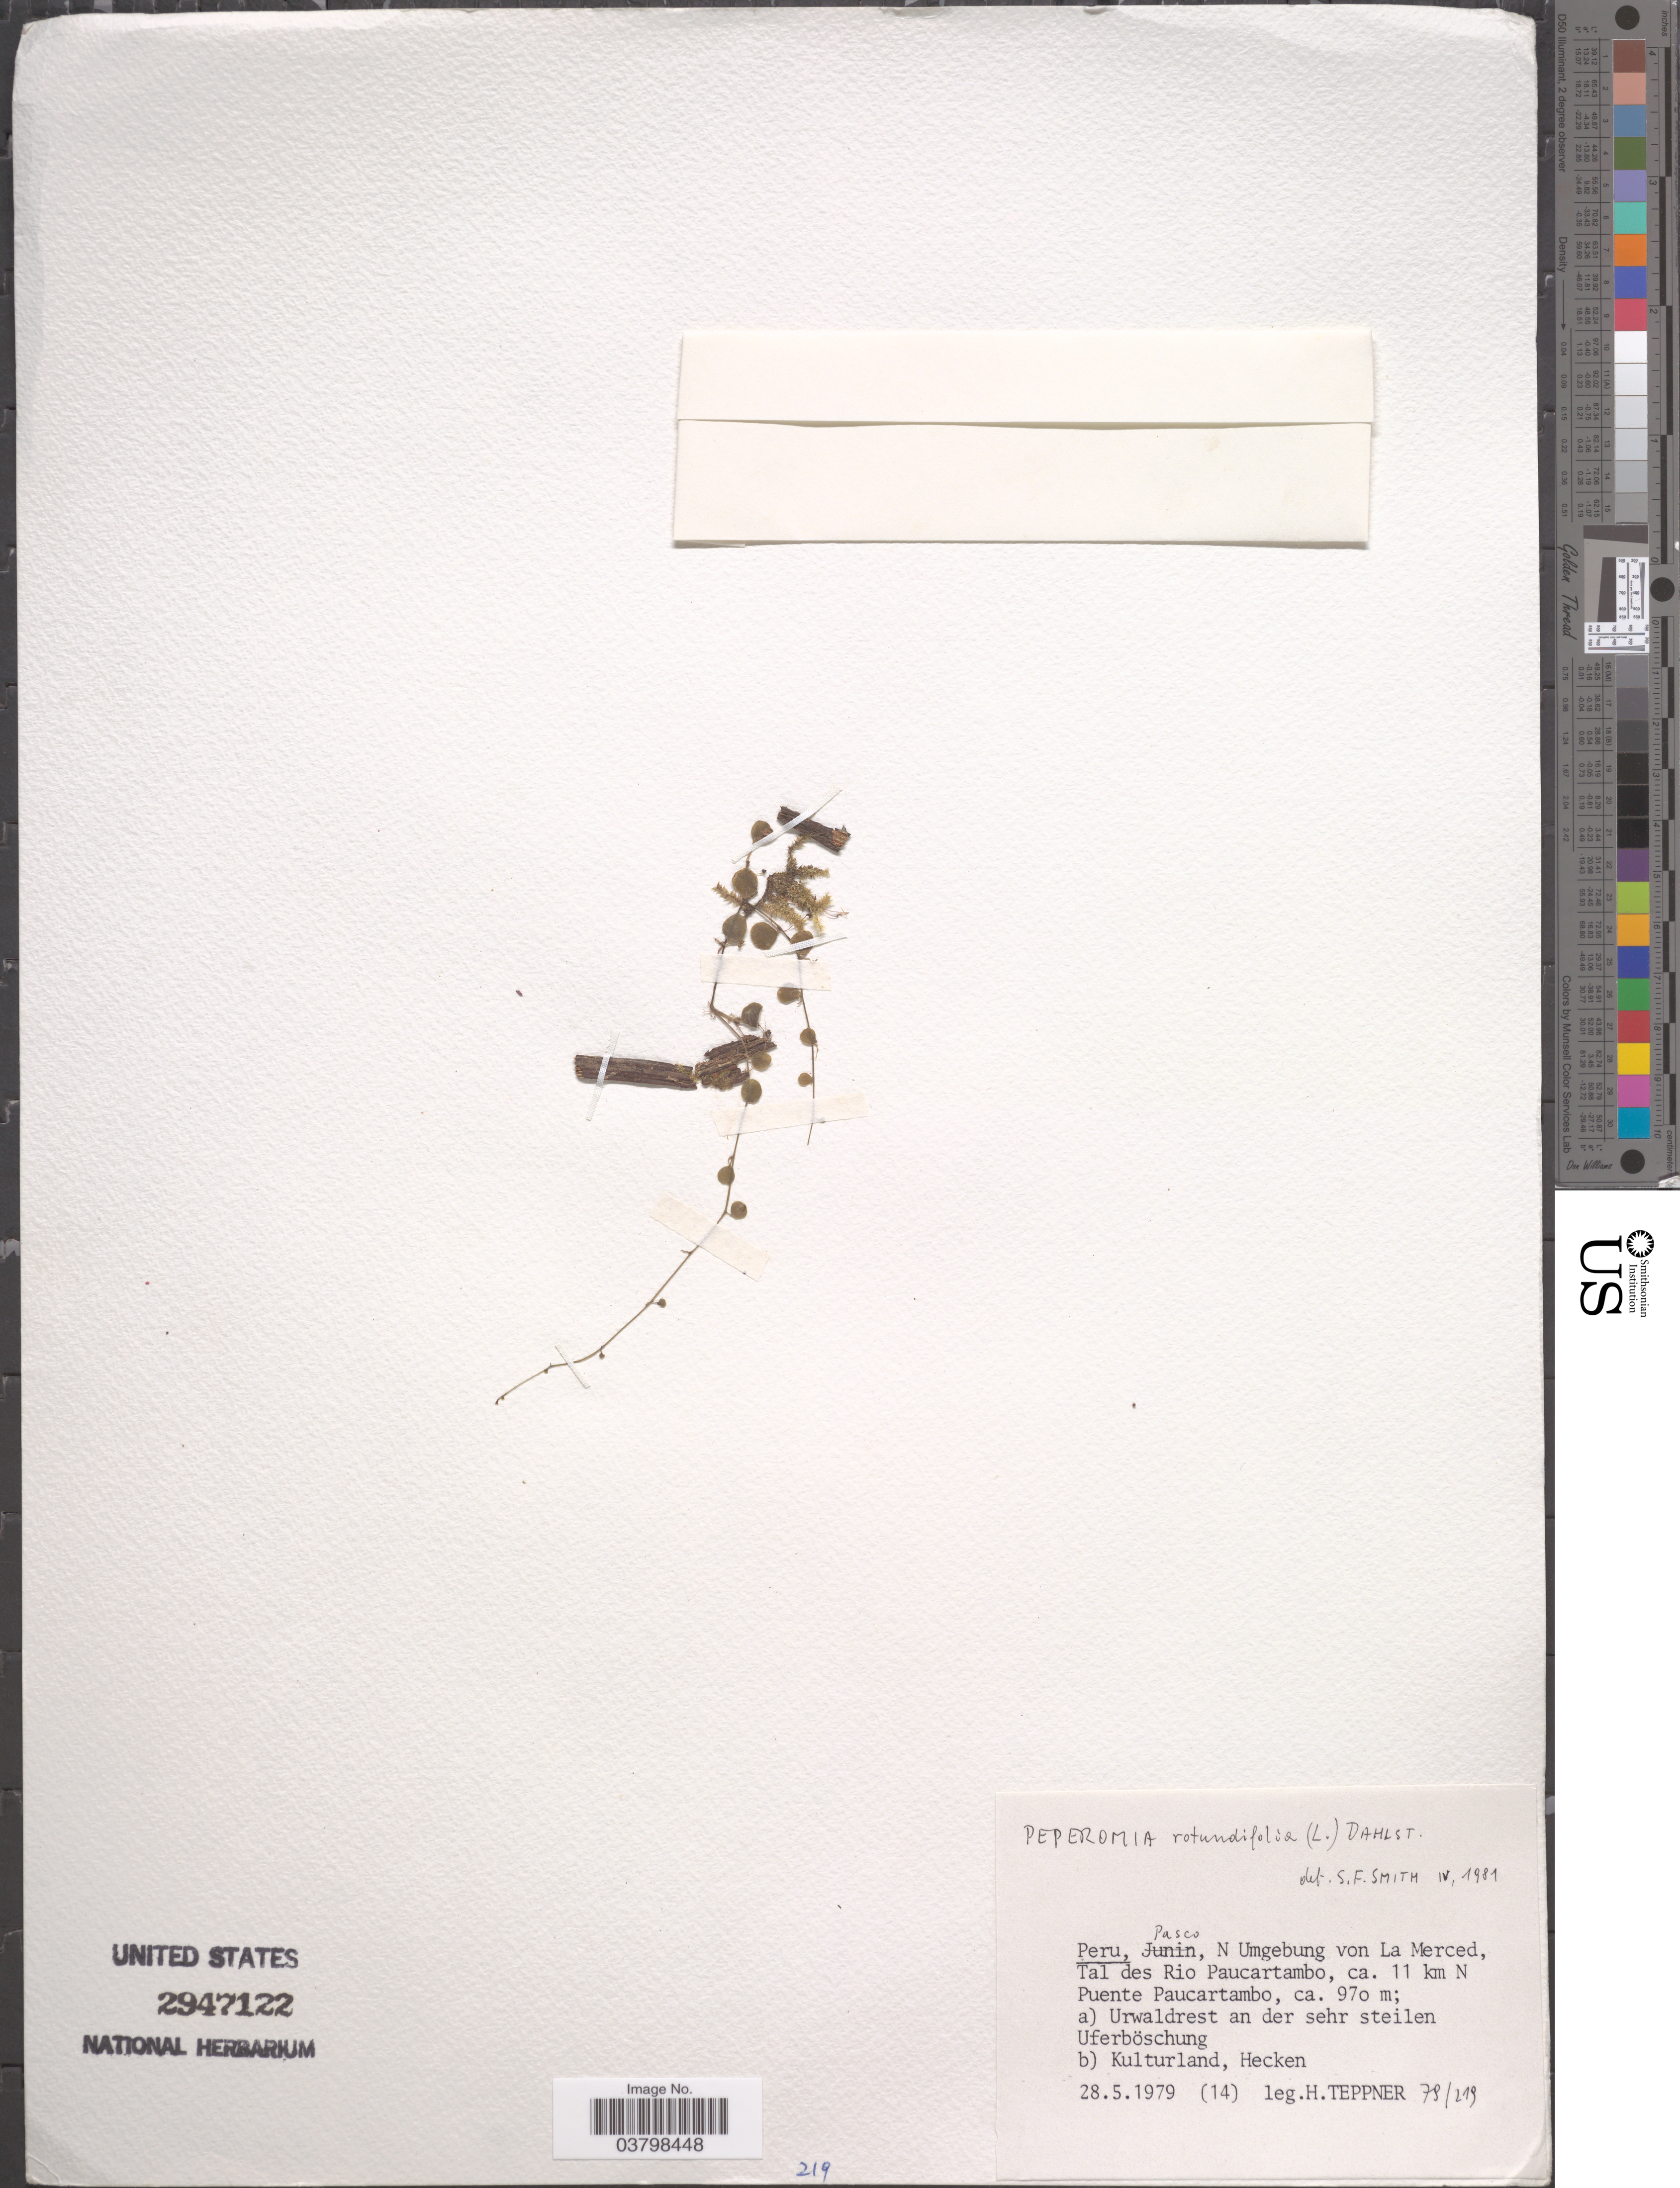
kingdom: Plantae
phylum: Tracheophyta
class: Magnoliopsida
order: Piperales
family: Piperaceae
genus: Peperomia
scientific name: Peperomia rotundifolia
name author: (L.) Kunth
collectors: H. Teppner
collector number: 79/219/14?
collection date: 1979-05-28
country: Peru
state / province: Pasco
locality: N Umgebung von La Merced, Tal des Rio Paucartambo, ca. 11 km N Puente Paucartambo.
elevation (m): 970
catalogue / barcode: US 2947122